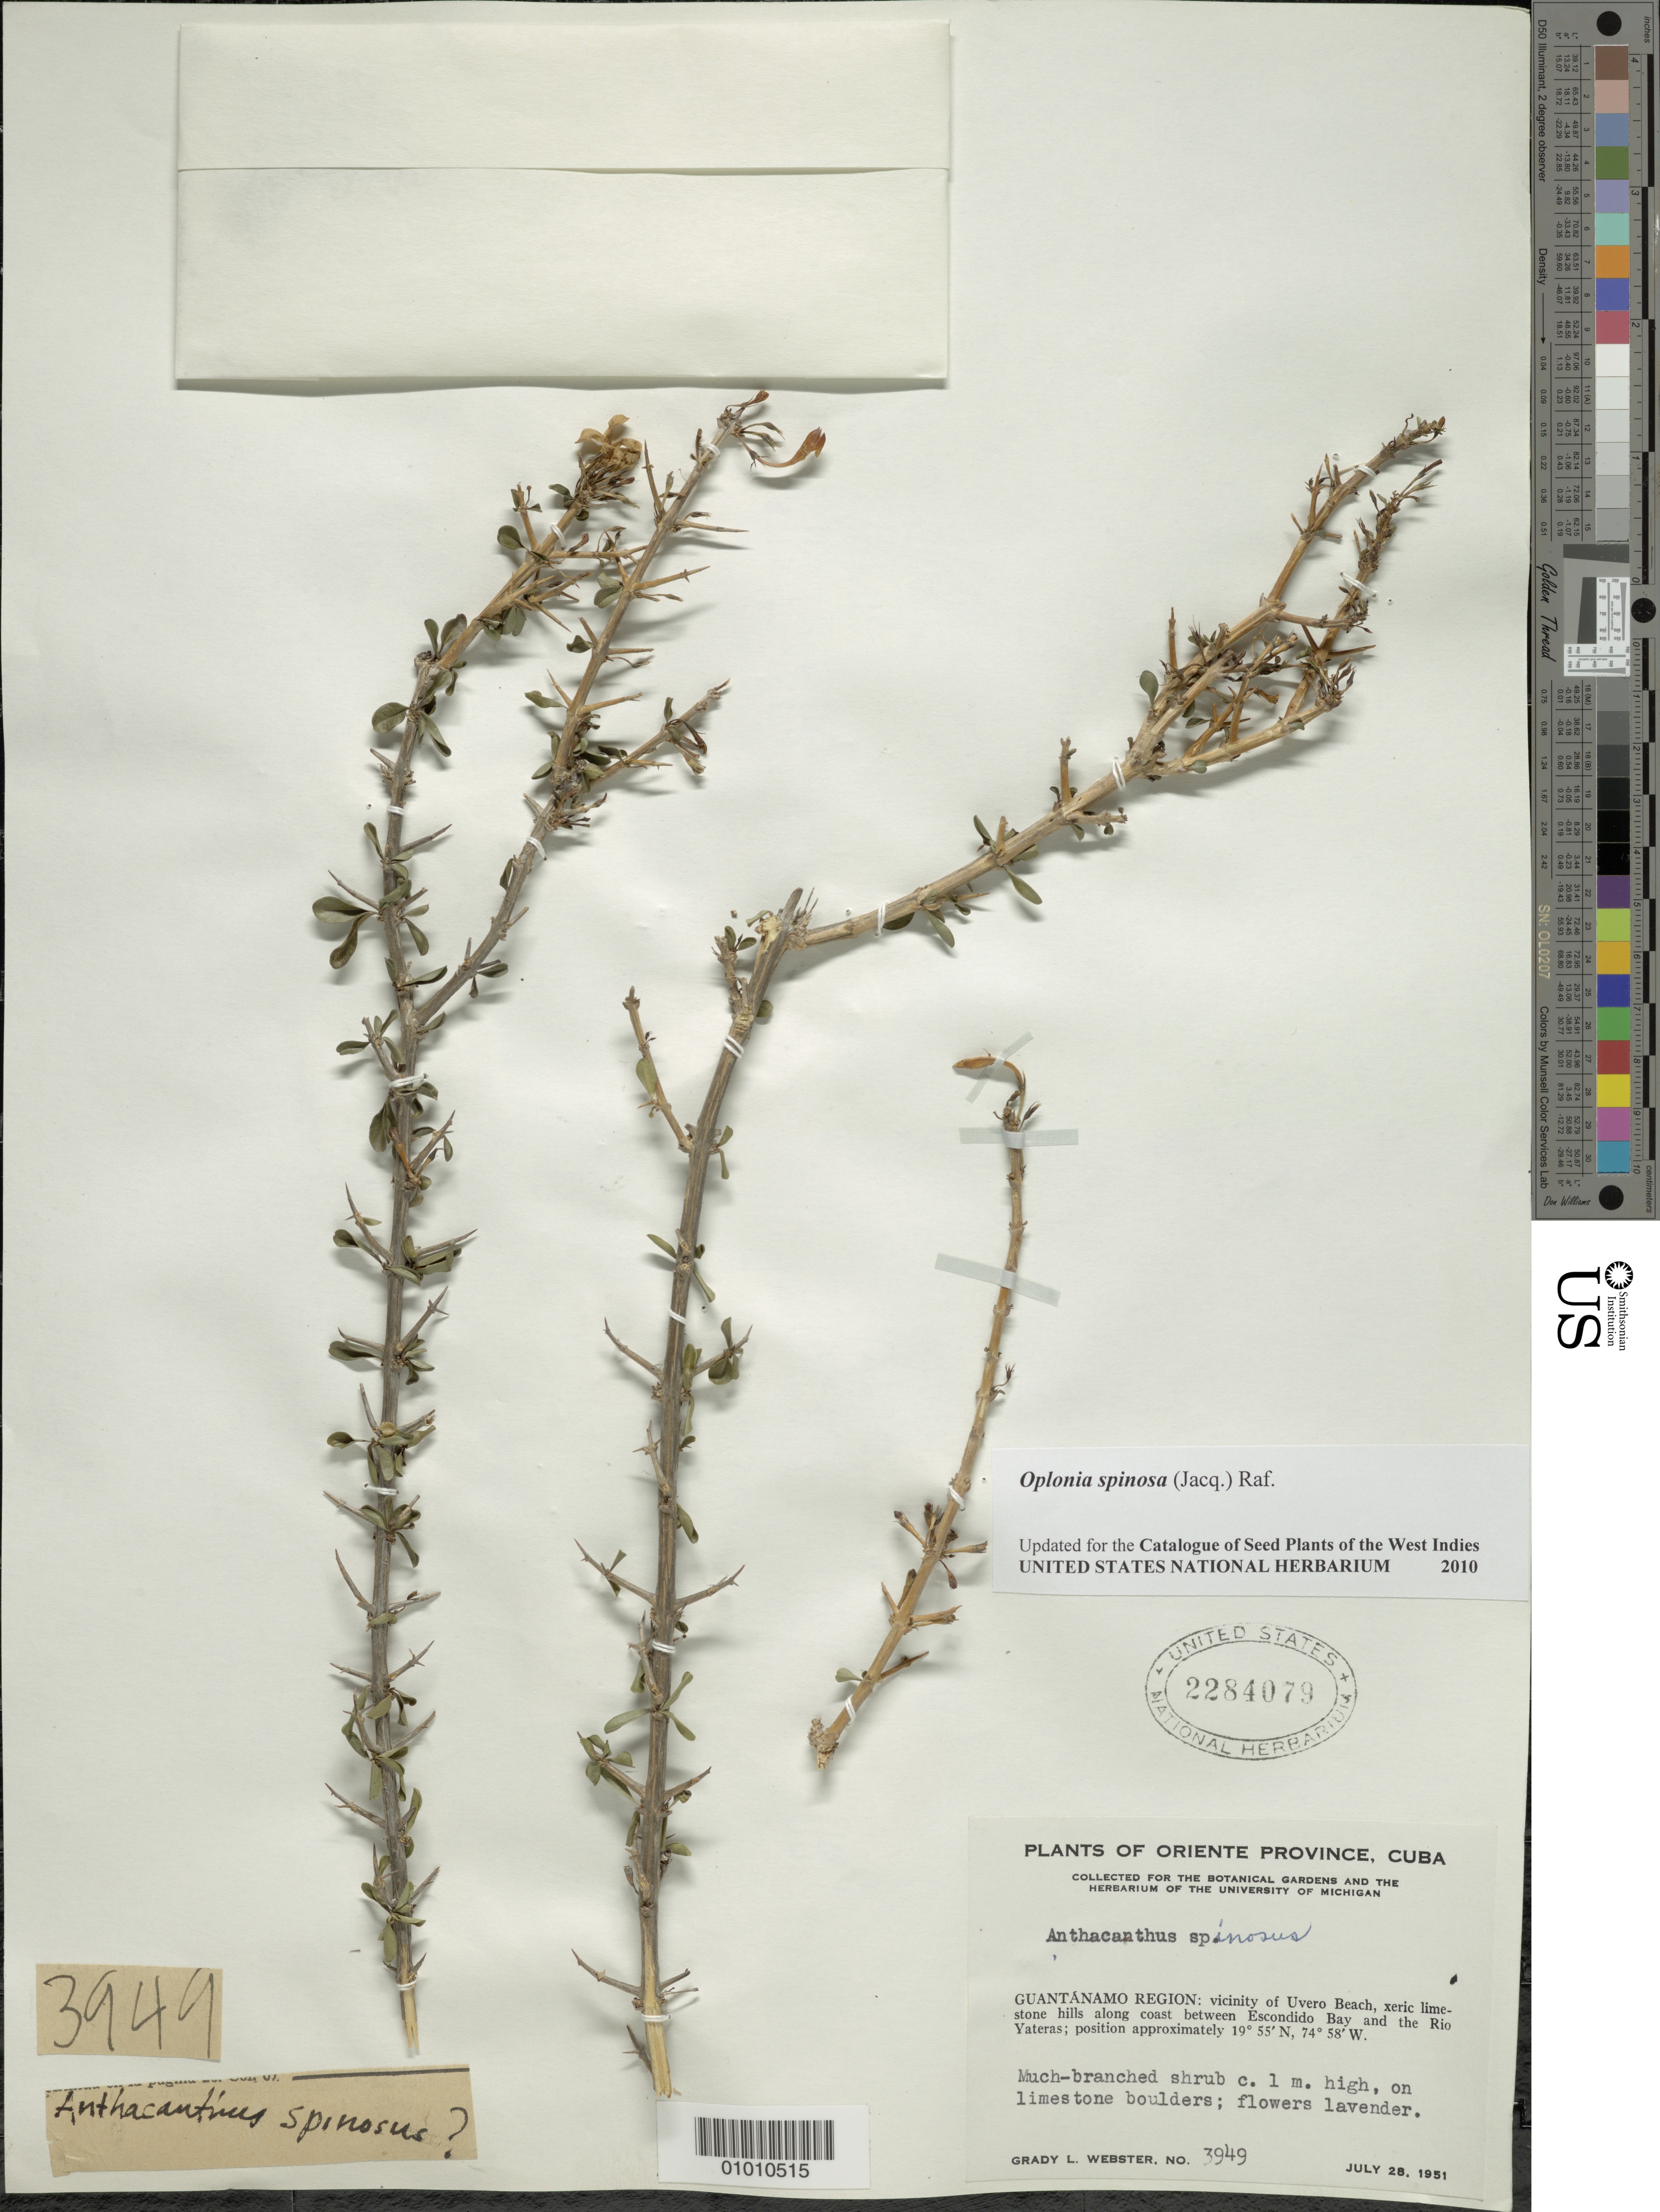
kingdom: Plantae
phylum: Tracheophyta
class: Magnoliopsida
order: Lamiales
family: Acanthaceae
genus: Oplonia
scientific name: Oplonia spinosa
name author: Raf.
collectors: G. L. Webster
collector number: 3949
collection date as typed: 28 Jul 1951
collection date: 1951-07-28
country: Cuba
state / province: Guantanamo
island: Cuba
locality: Guantánamo region, vicinity of Uvero Beach, coast between Escondido Bay and the Rio Yateras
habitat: Xeric limestone hills along coast, on limestone boulders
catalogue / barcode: US 2284079